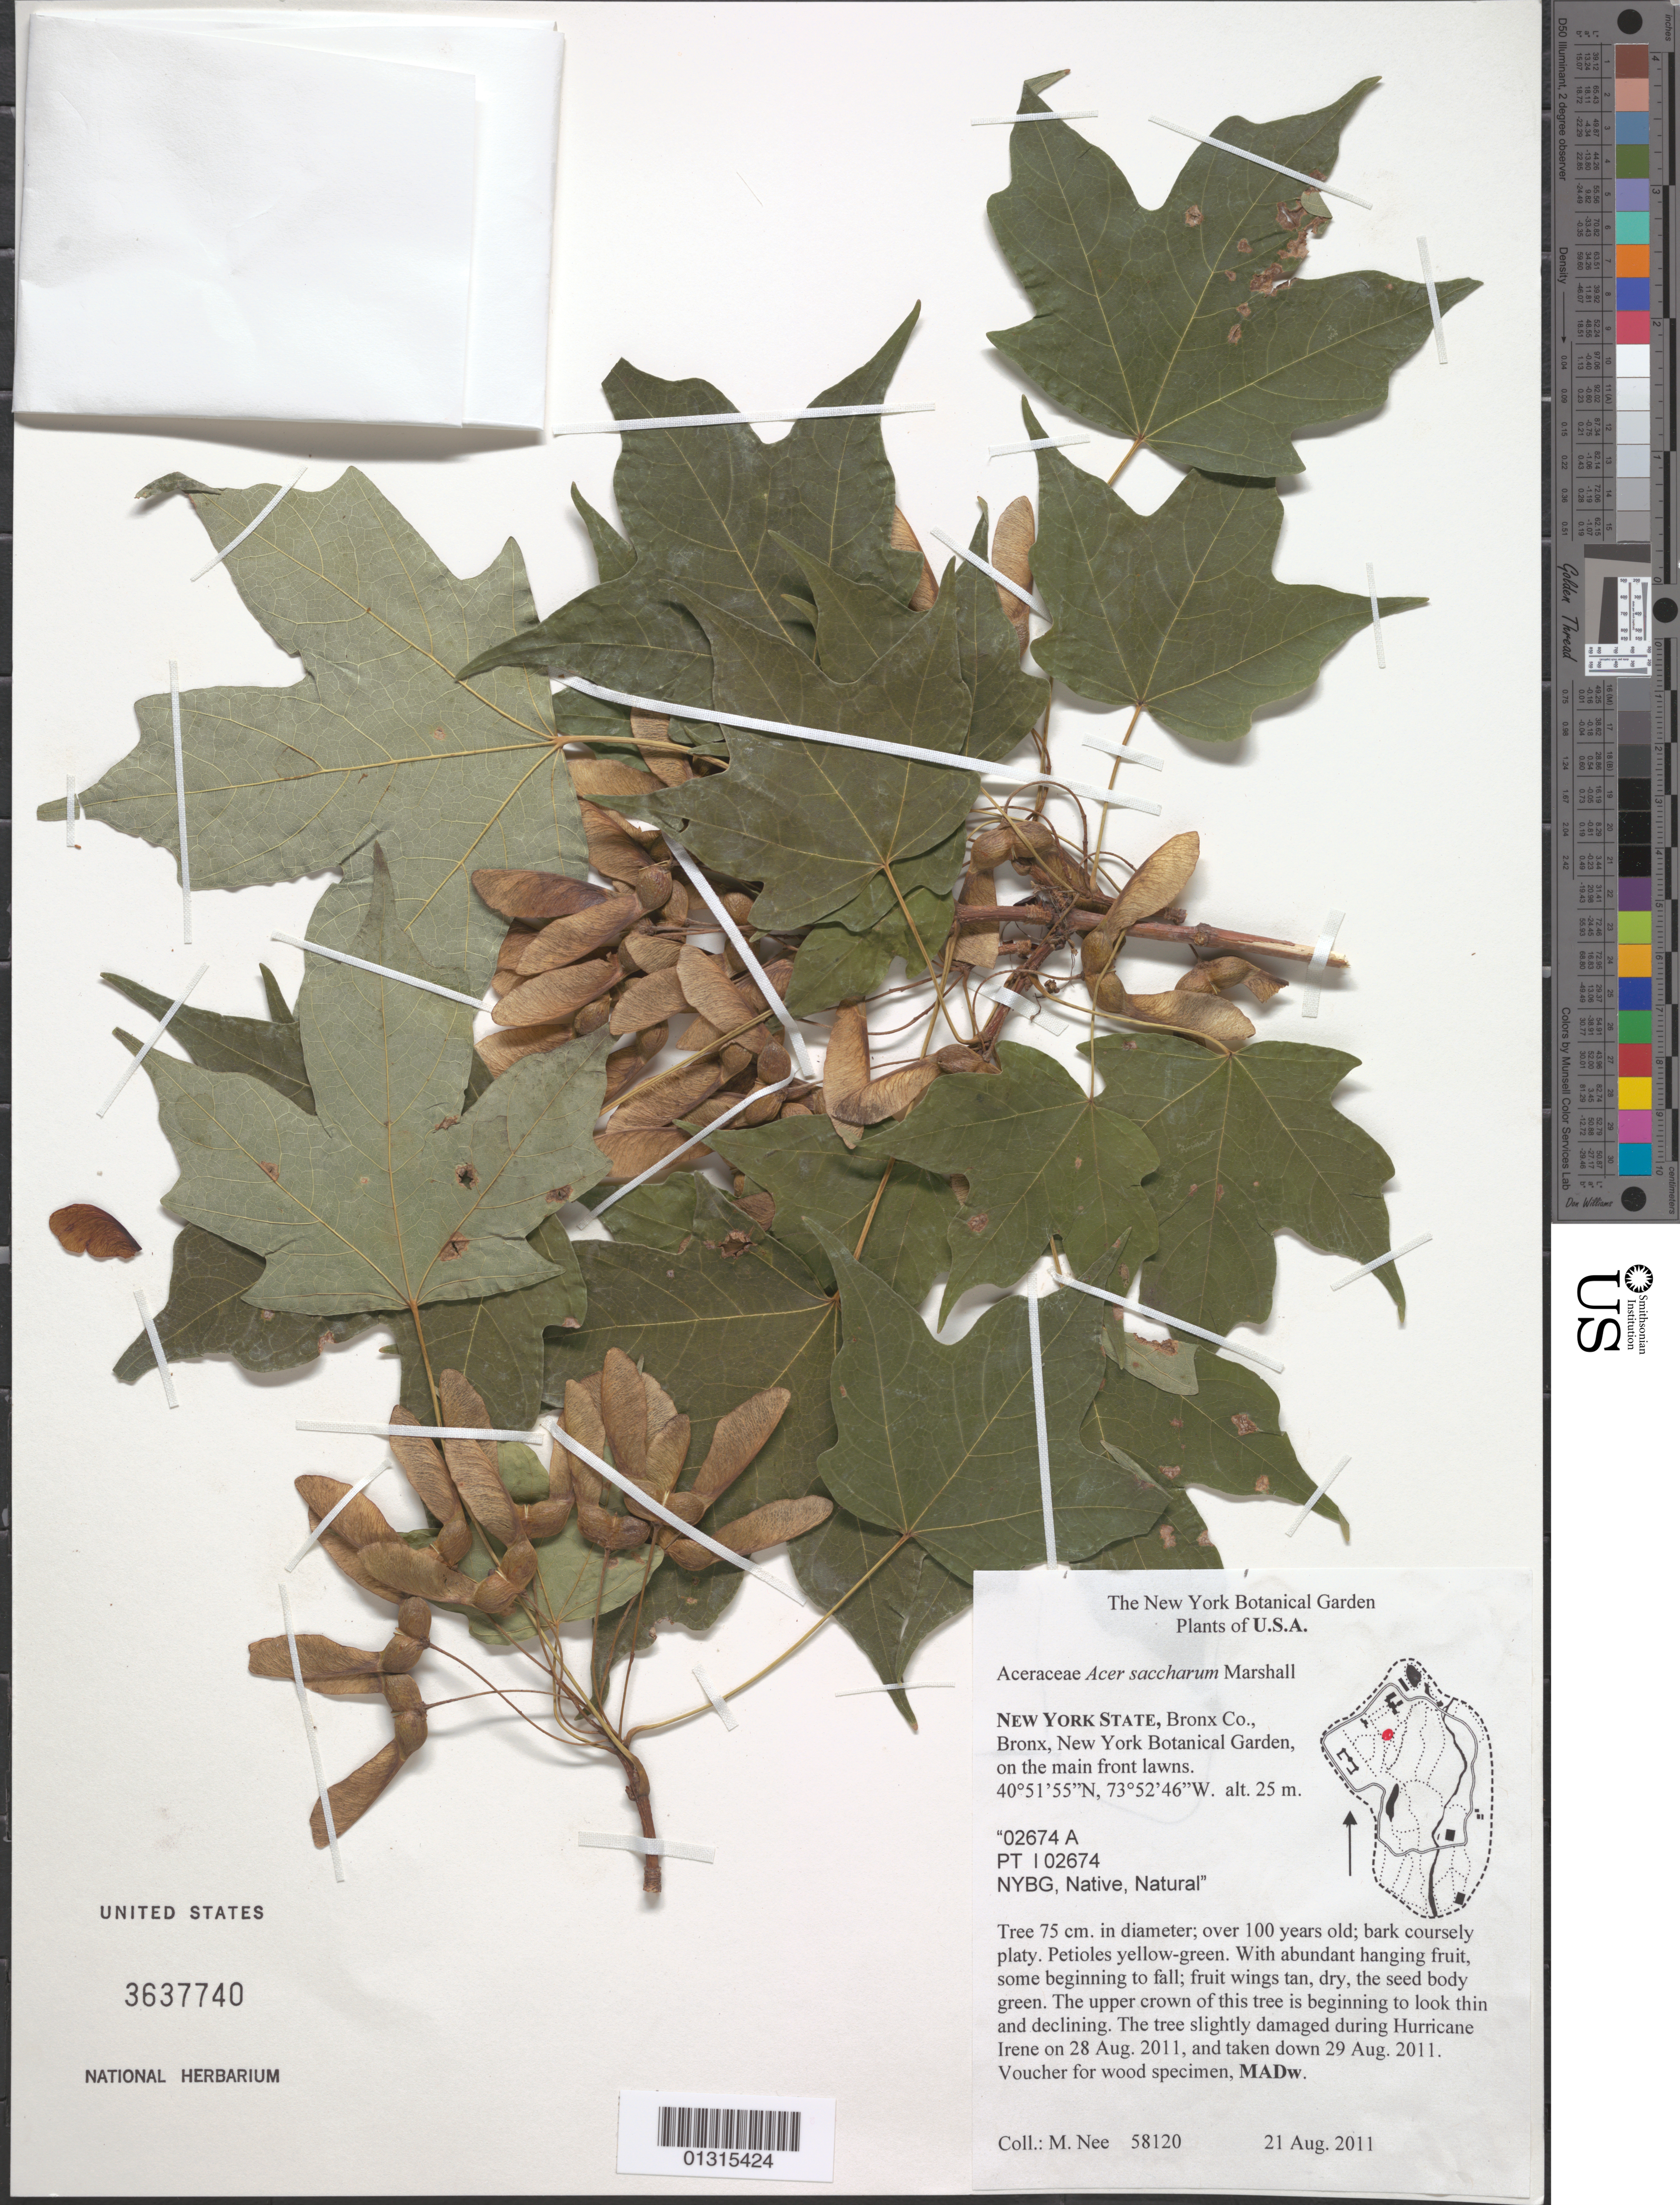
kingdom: Plantae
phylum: Tracheophyta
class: Magnoliopsida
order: Sapindales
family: Sapindaceae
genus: Acer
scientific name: Acer saccharum subsp. skutchii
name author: (Rehder) A.E. Murray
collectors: M. Nee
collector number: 58120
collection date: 2011-08-21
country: United States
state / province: New York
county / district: Bronx County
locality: Bronx County, Bronx, New York Botanical Garden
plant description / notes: "The tree slightly damaged during Hurricane Irene on 28 Aug 2011 and taken down 29 Aug 2011"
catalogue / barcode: US 3637740